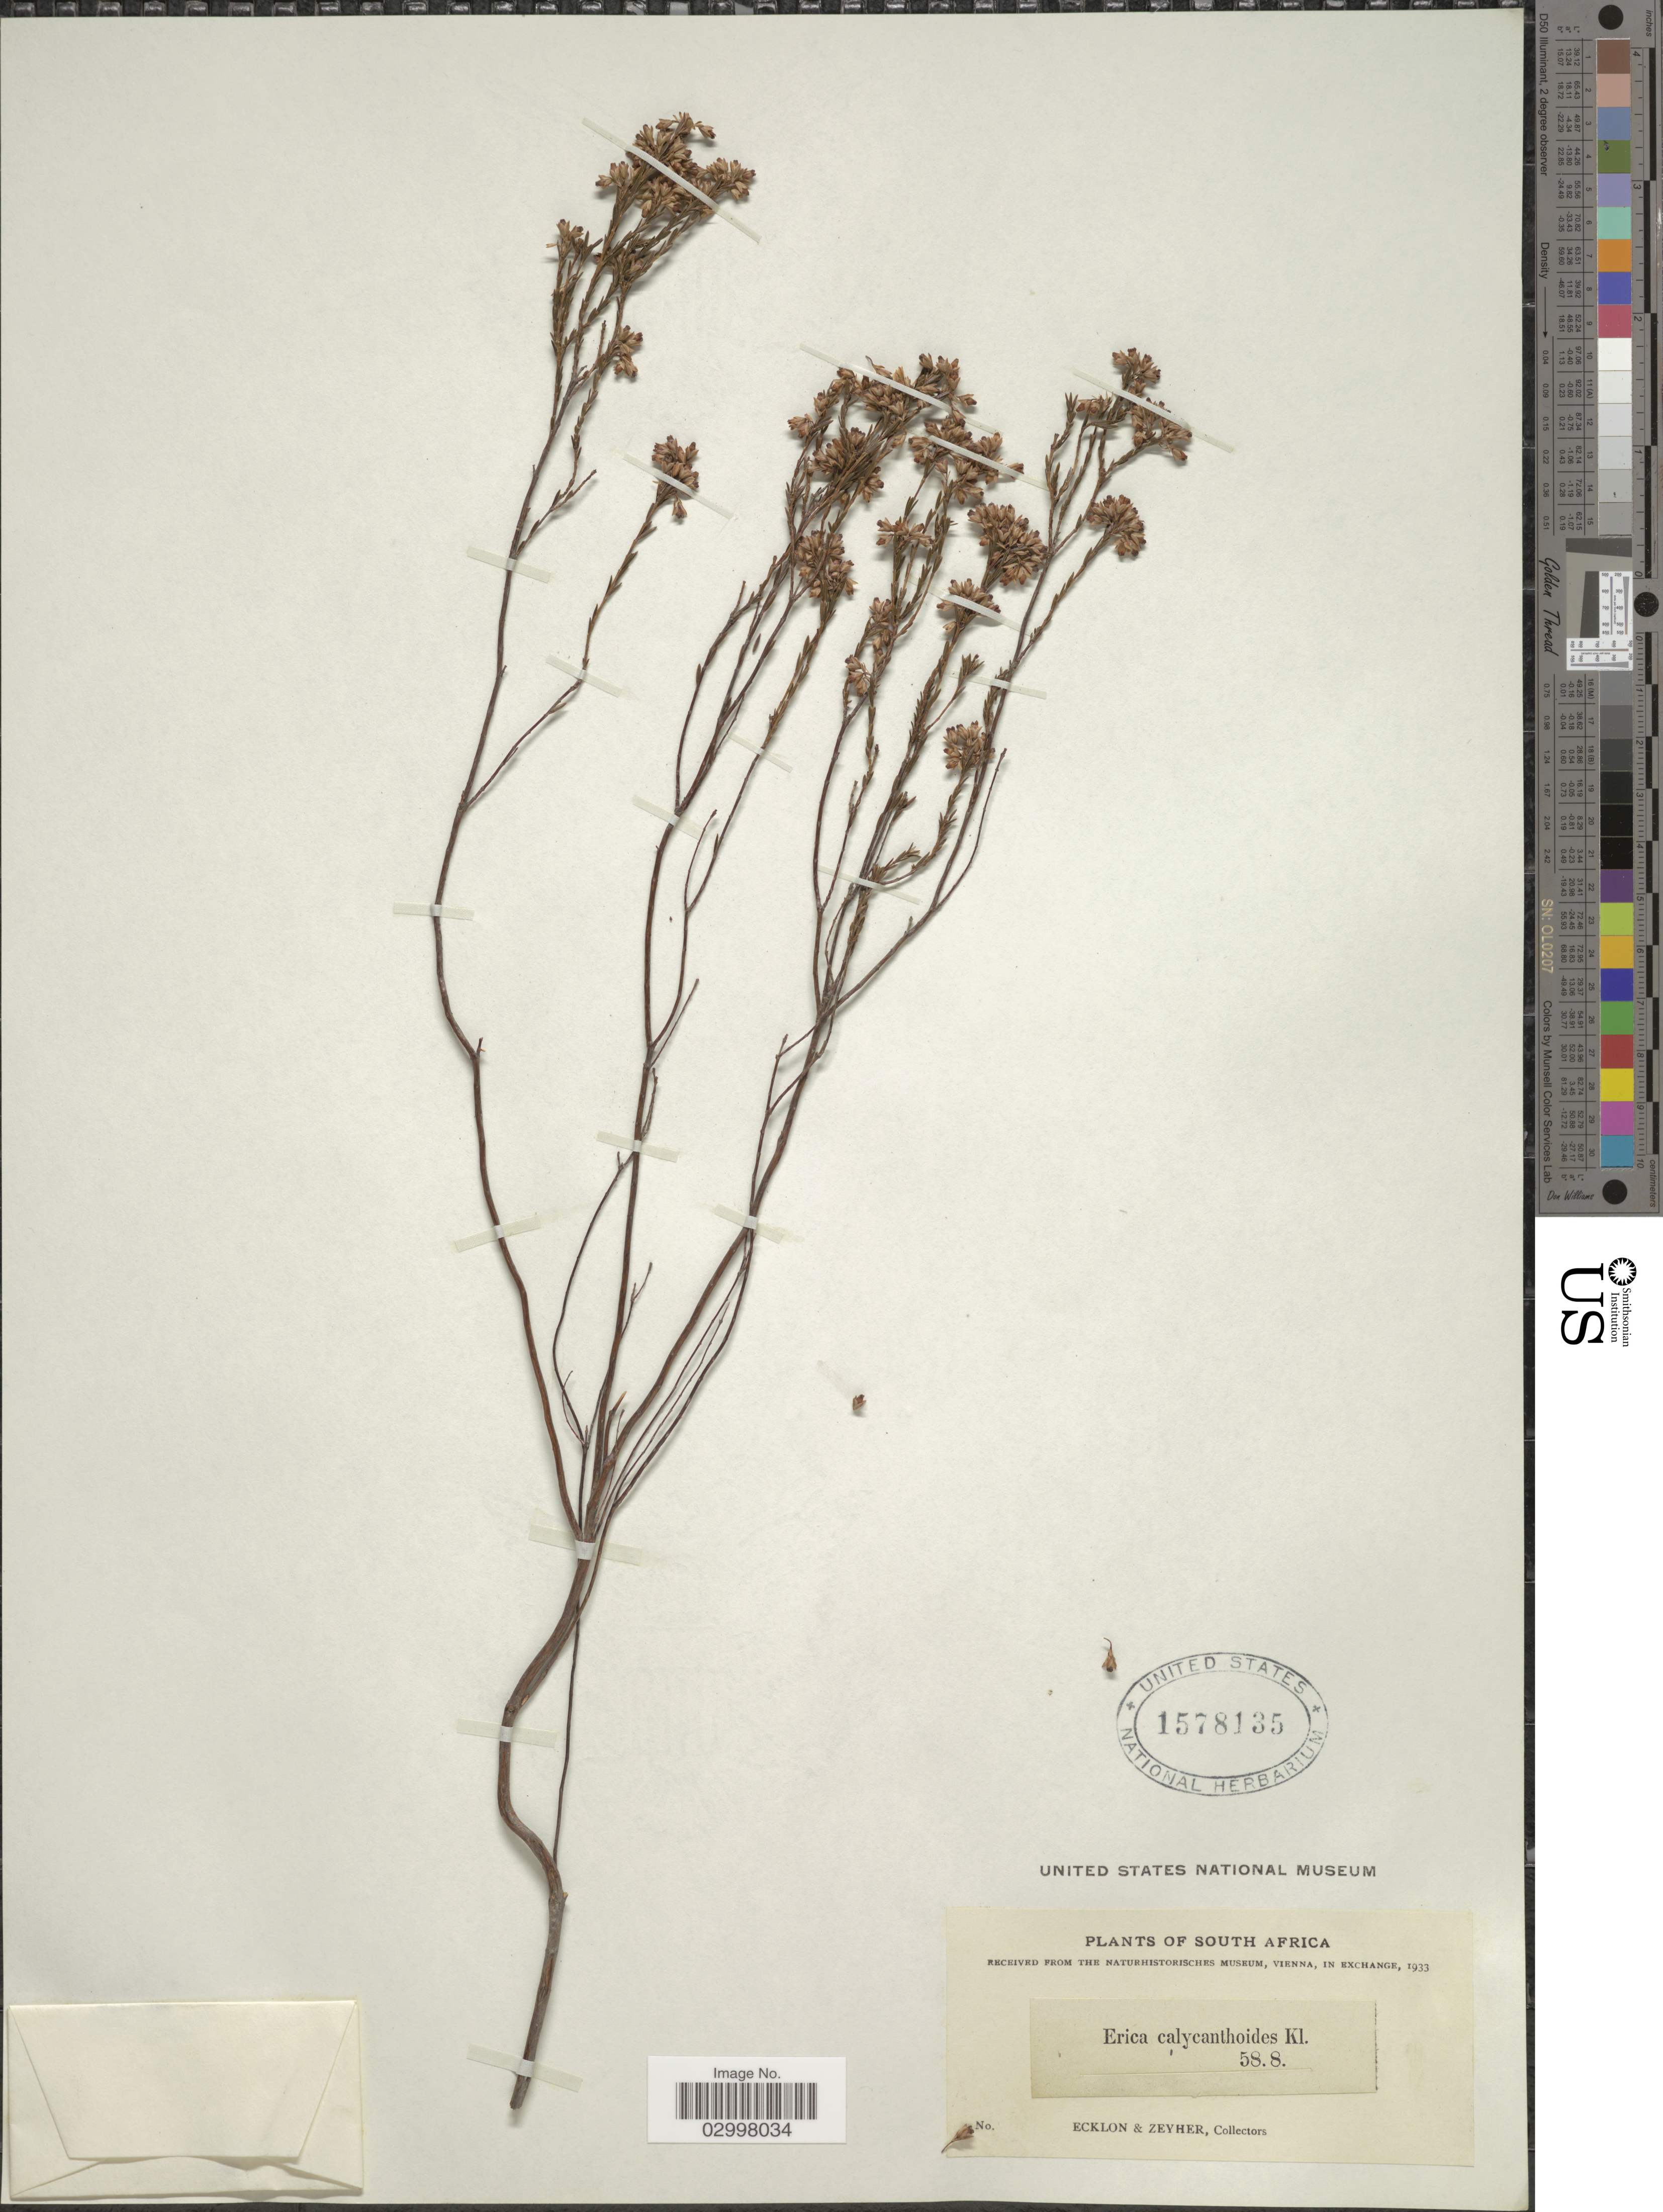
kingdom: Plantae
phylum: Tracheophyta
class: Magnoliopsida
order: Ericales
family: Ericaceae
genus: Erica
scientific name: Erica calycanthoides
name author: Klotzsch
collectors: -. Ecklon & -. Zeyher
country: South Africa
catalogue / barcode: US 1578135